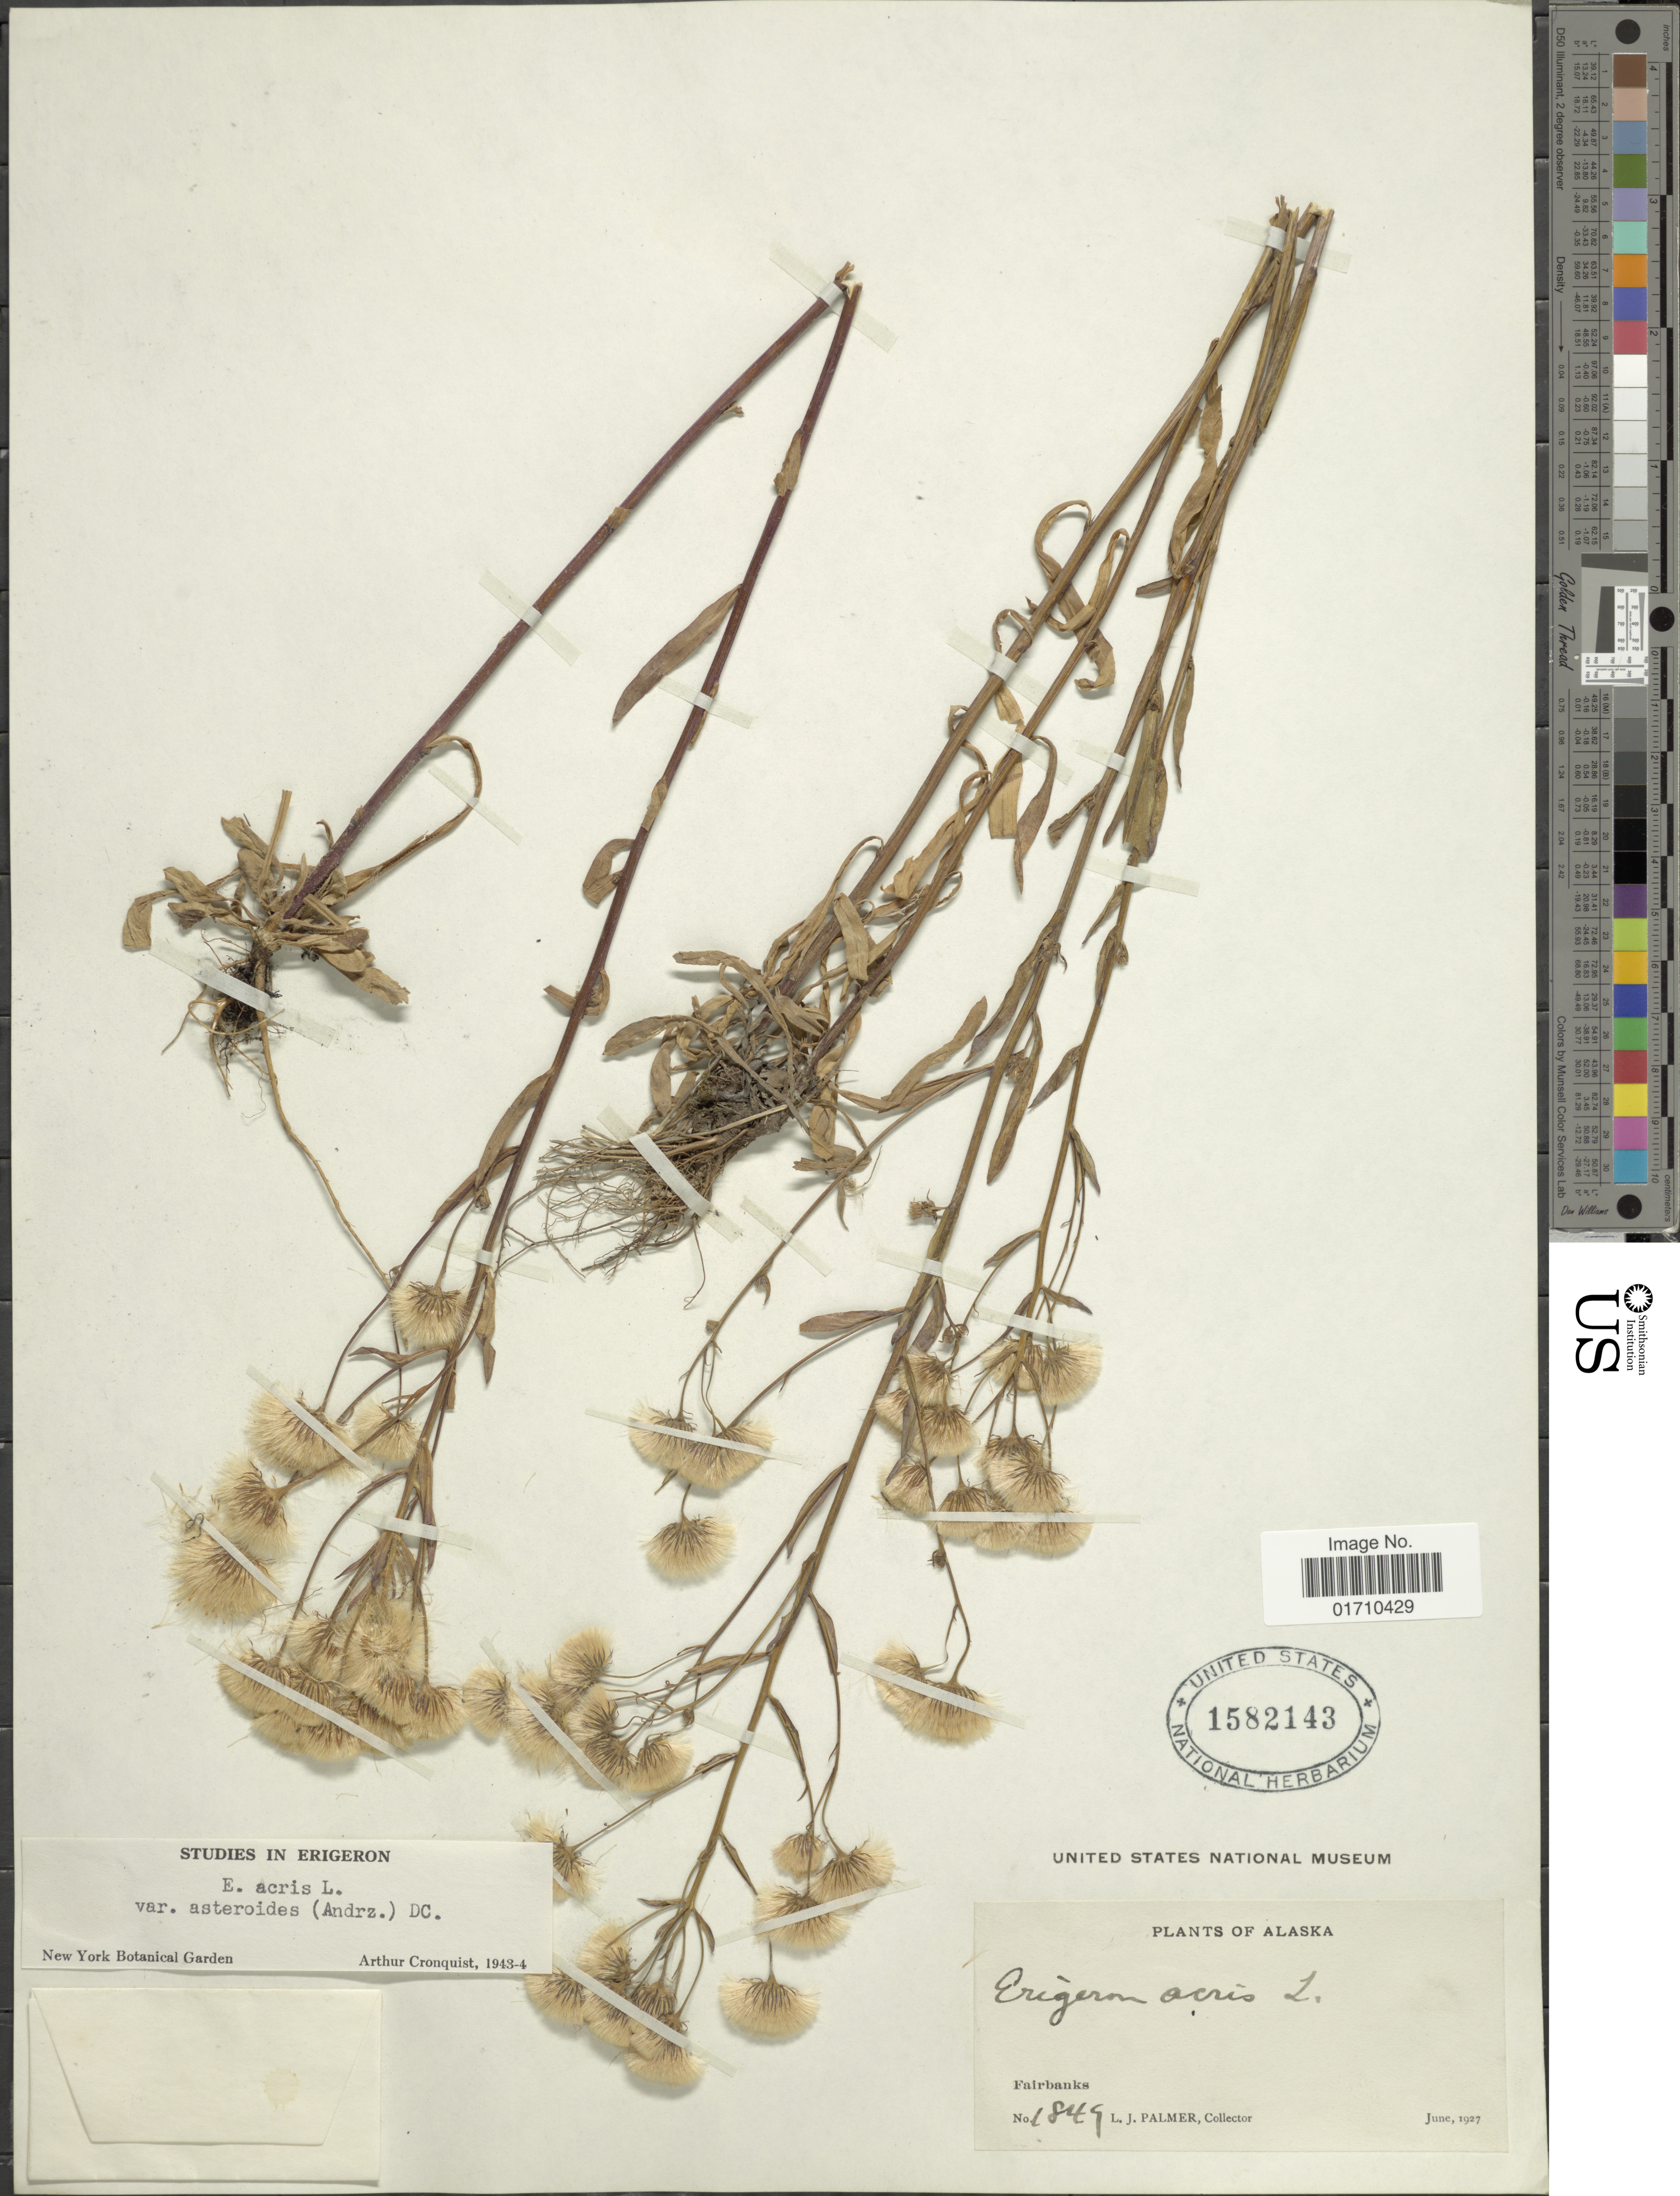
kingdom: Plantae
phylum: Tracheophyta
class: Magnoliopsida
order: Asterales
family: Asteraceae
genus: Erigeron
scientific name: Erigeron acris var. asteroides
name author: (Andrz.) DC.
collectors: L. J. Palmer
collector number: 1849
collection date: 1927-06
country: United States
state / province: Alaska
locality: Fairbanks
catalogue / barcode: US 1582143